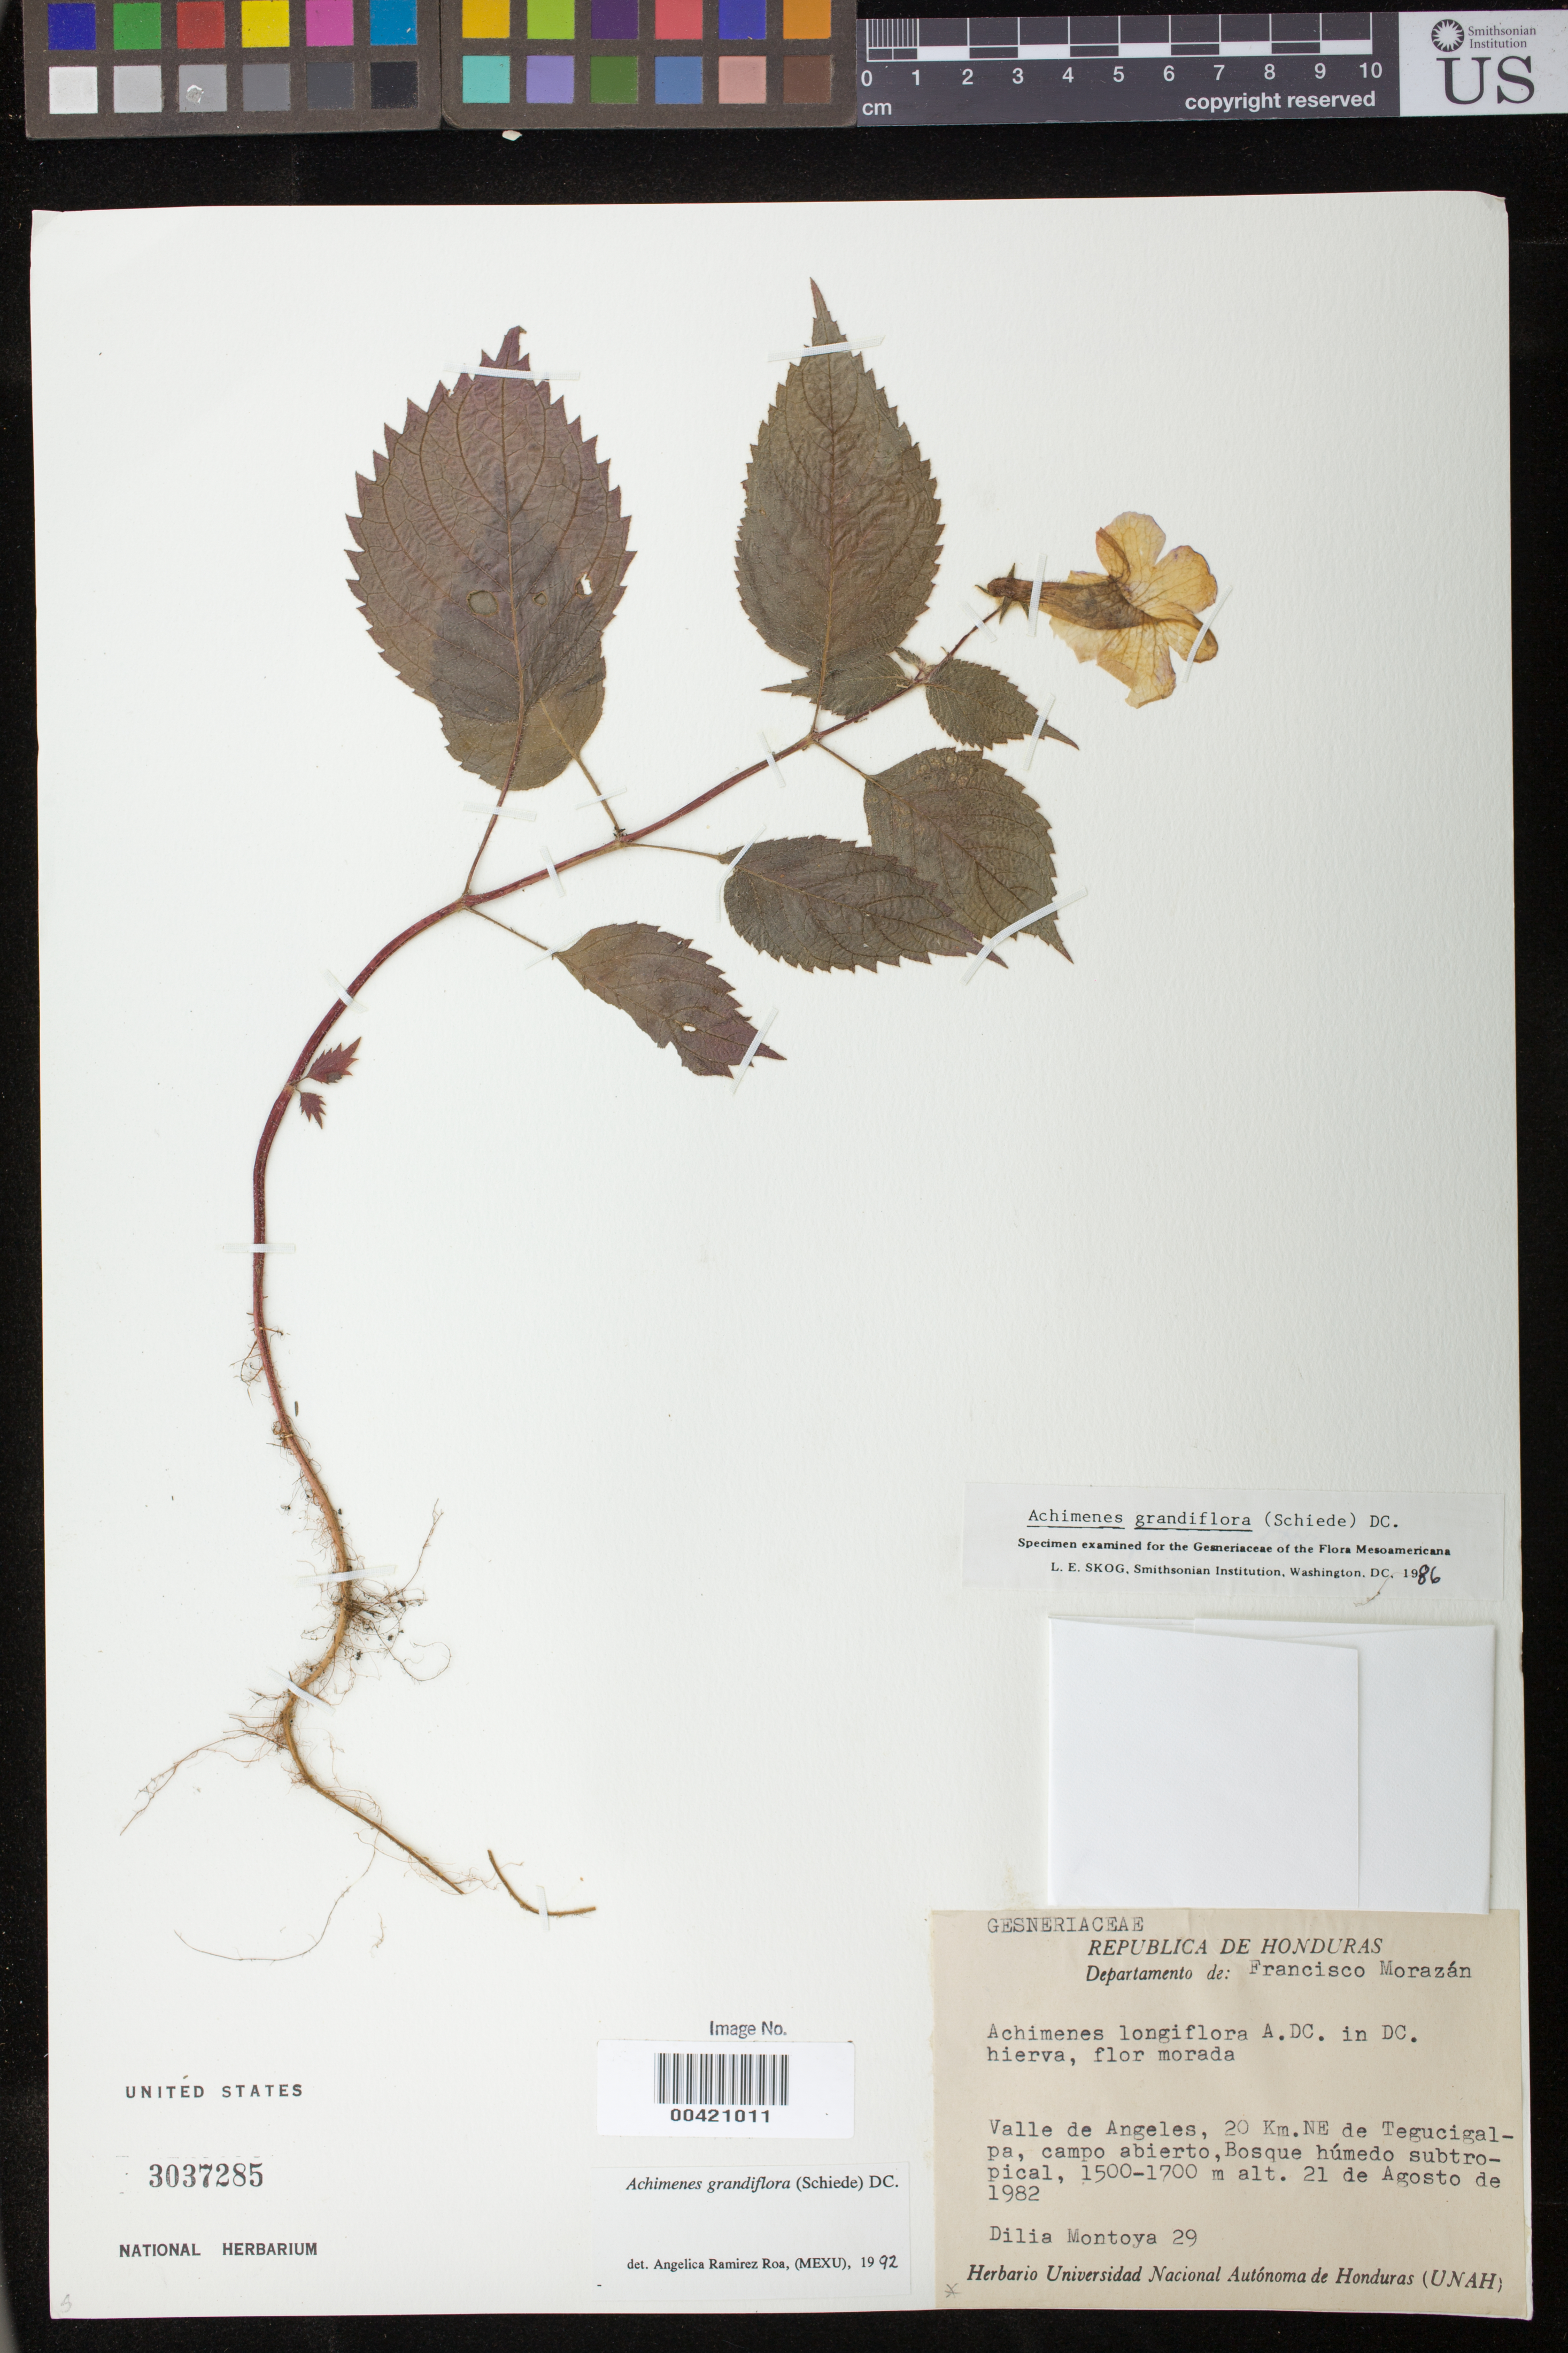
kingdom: Plantae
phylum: Tracheophyta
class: Magnoliopsida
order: Lamiales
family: Gesneriaceae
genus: Achimenes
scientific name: Achimenes grandiflora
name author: (Schiede) DC.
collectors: D. Montoya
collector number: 29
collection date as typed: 21 Aug 1982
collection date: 1982-08-21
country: Honduras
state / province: Fco. Morazán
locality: Valle de Angeles. NE de Tegucigalpa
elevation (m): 1500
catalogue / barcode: US 3037285